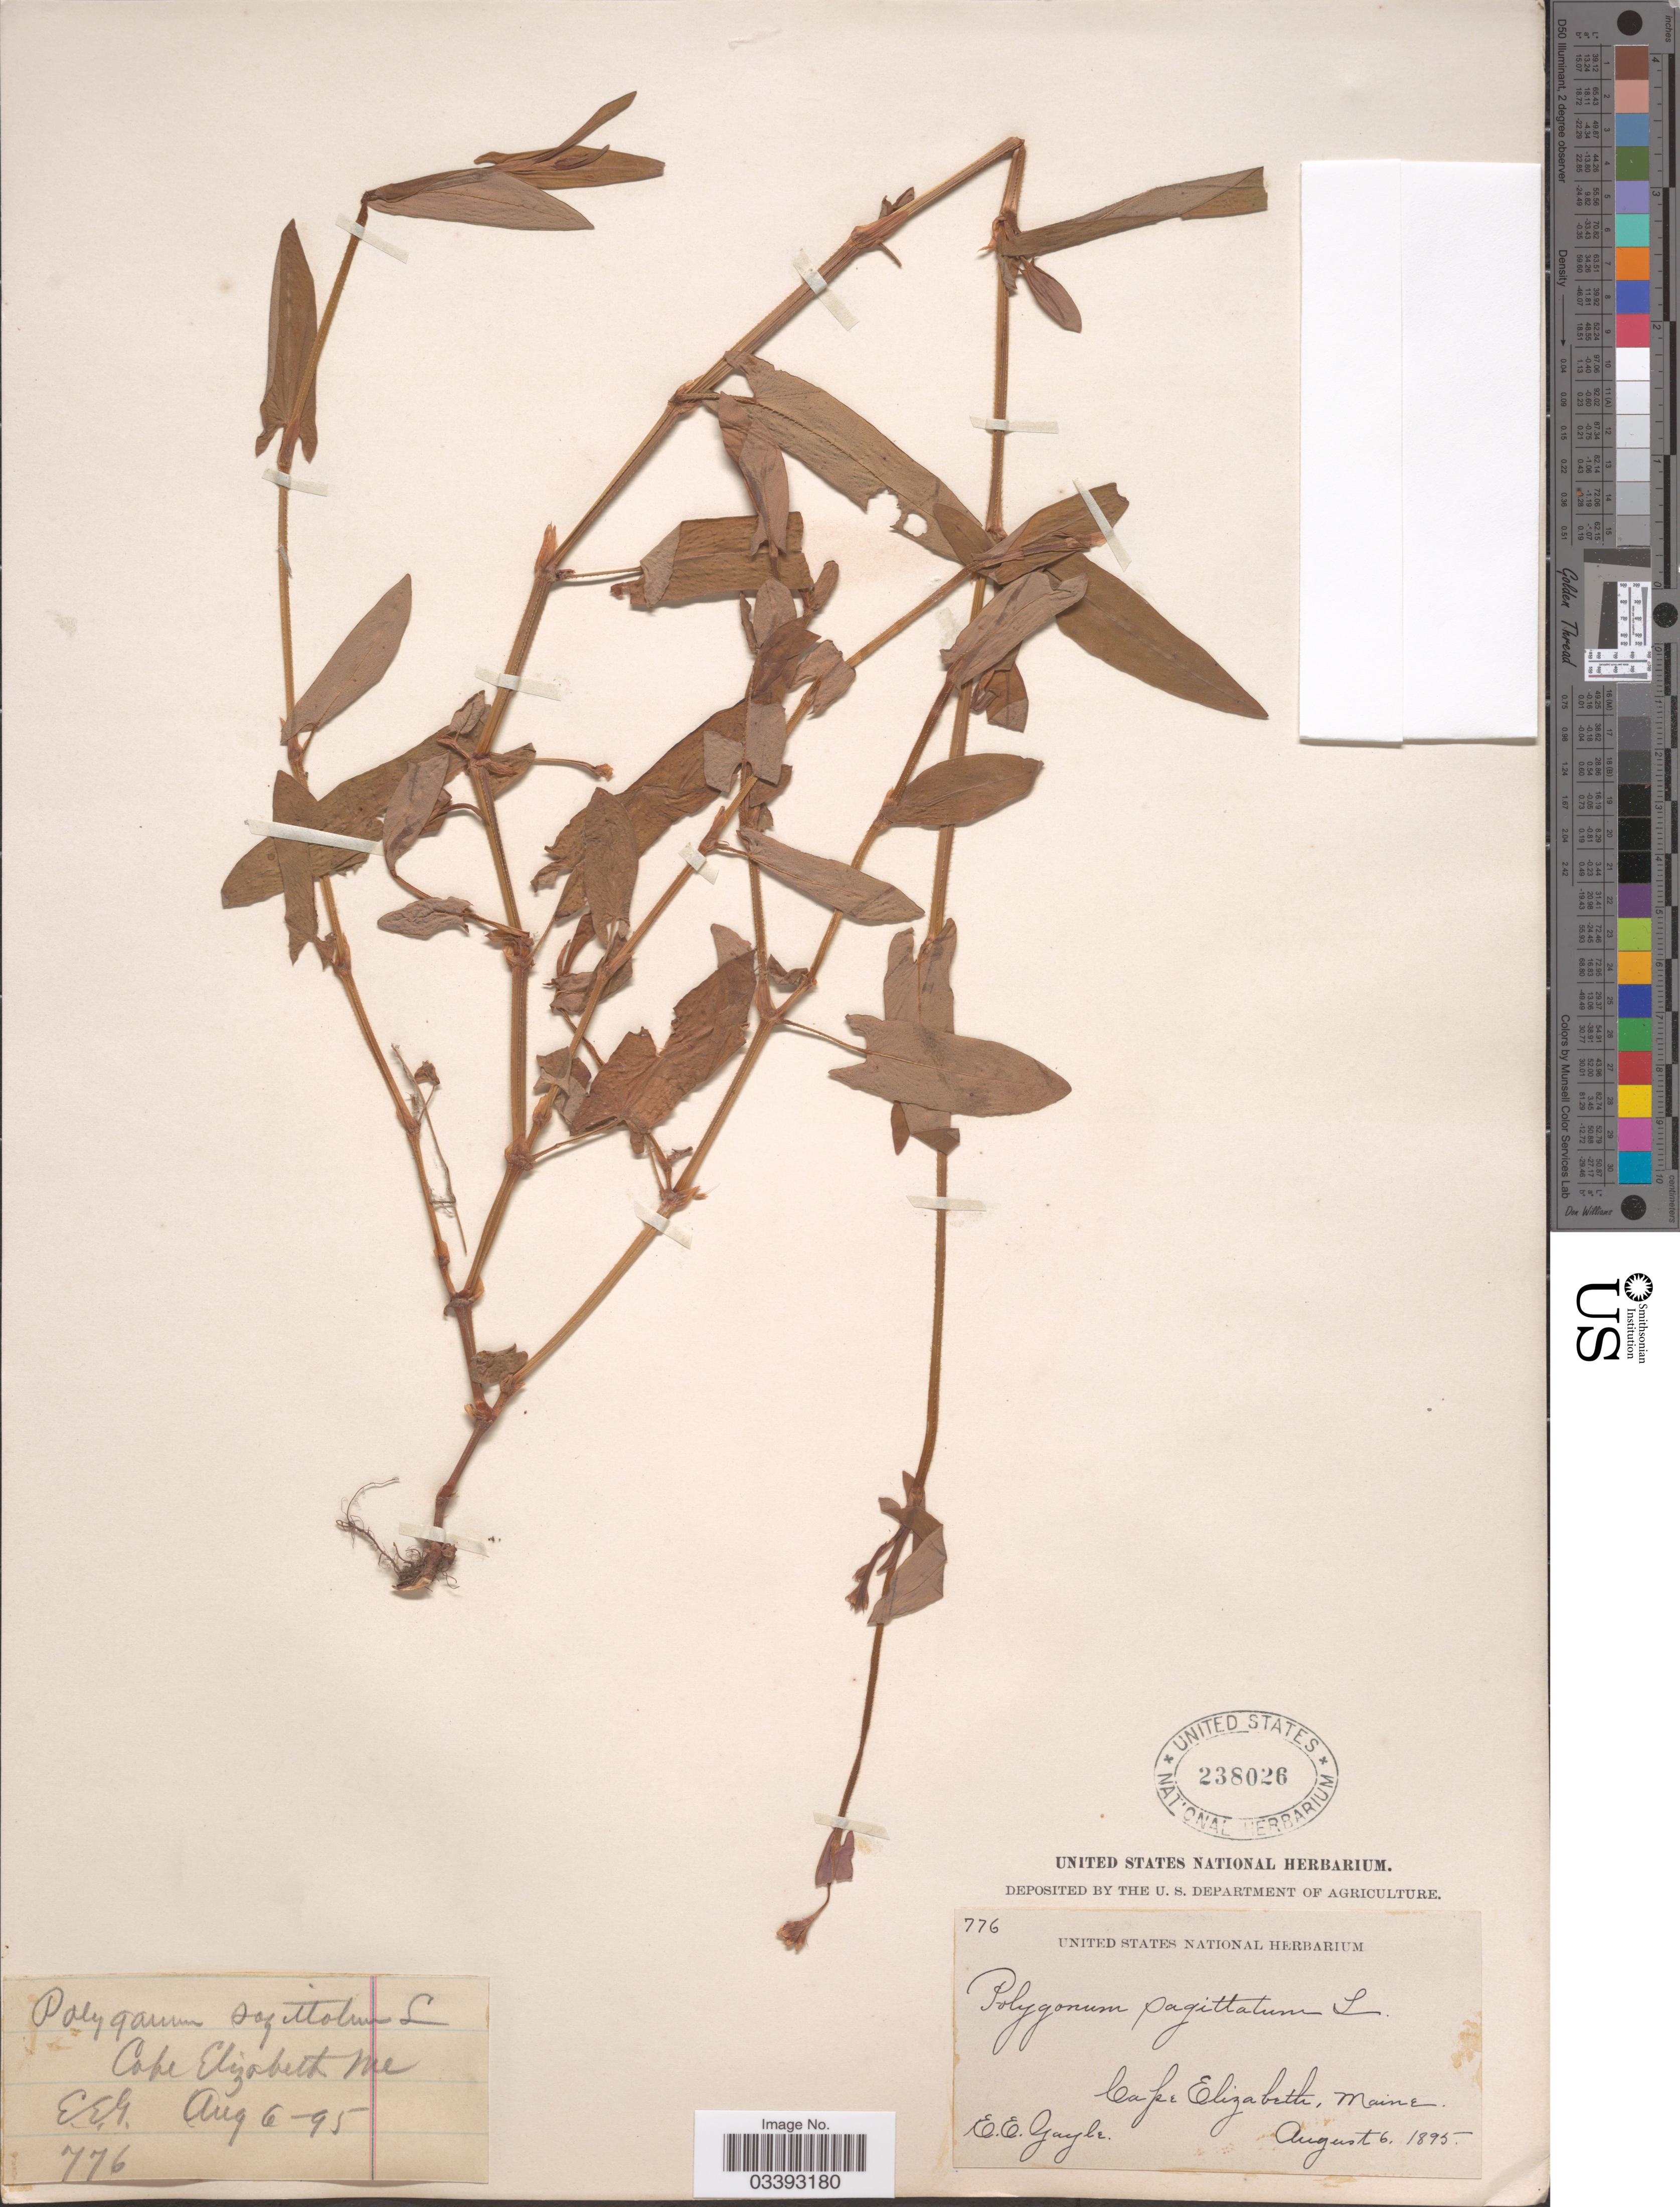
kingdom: Plantae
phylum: Tracheophyta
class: Magnoliopsida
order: Caryophyllales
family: Polygonaceae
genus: Persicaria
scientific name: Persicaria sagittata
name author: (L.) H. Gross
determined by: Atha, D. E.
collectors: E. Gayle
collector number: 776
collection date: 1895-08-06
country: United States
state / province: Maine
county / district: Cumberland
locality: Cape Elizabeth.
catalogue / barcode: US 238026